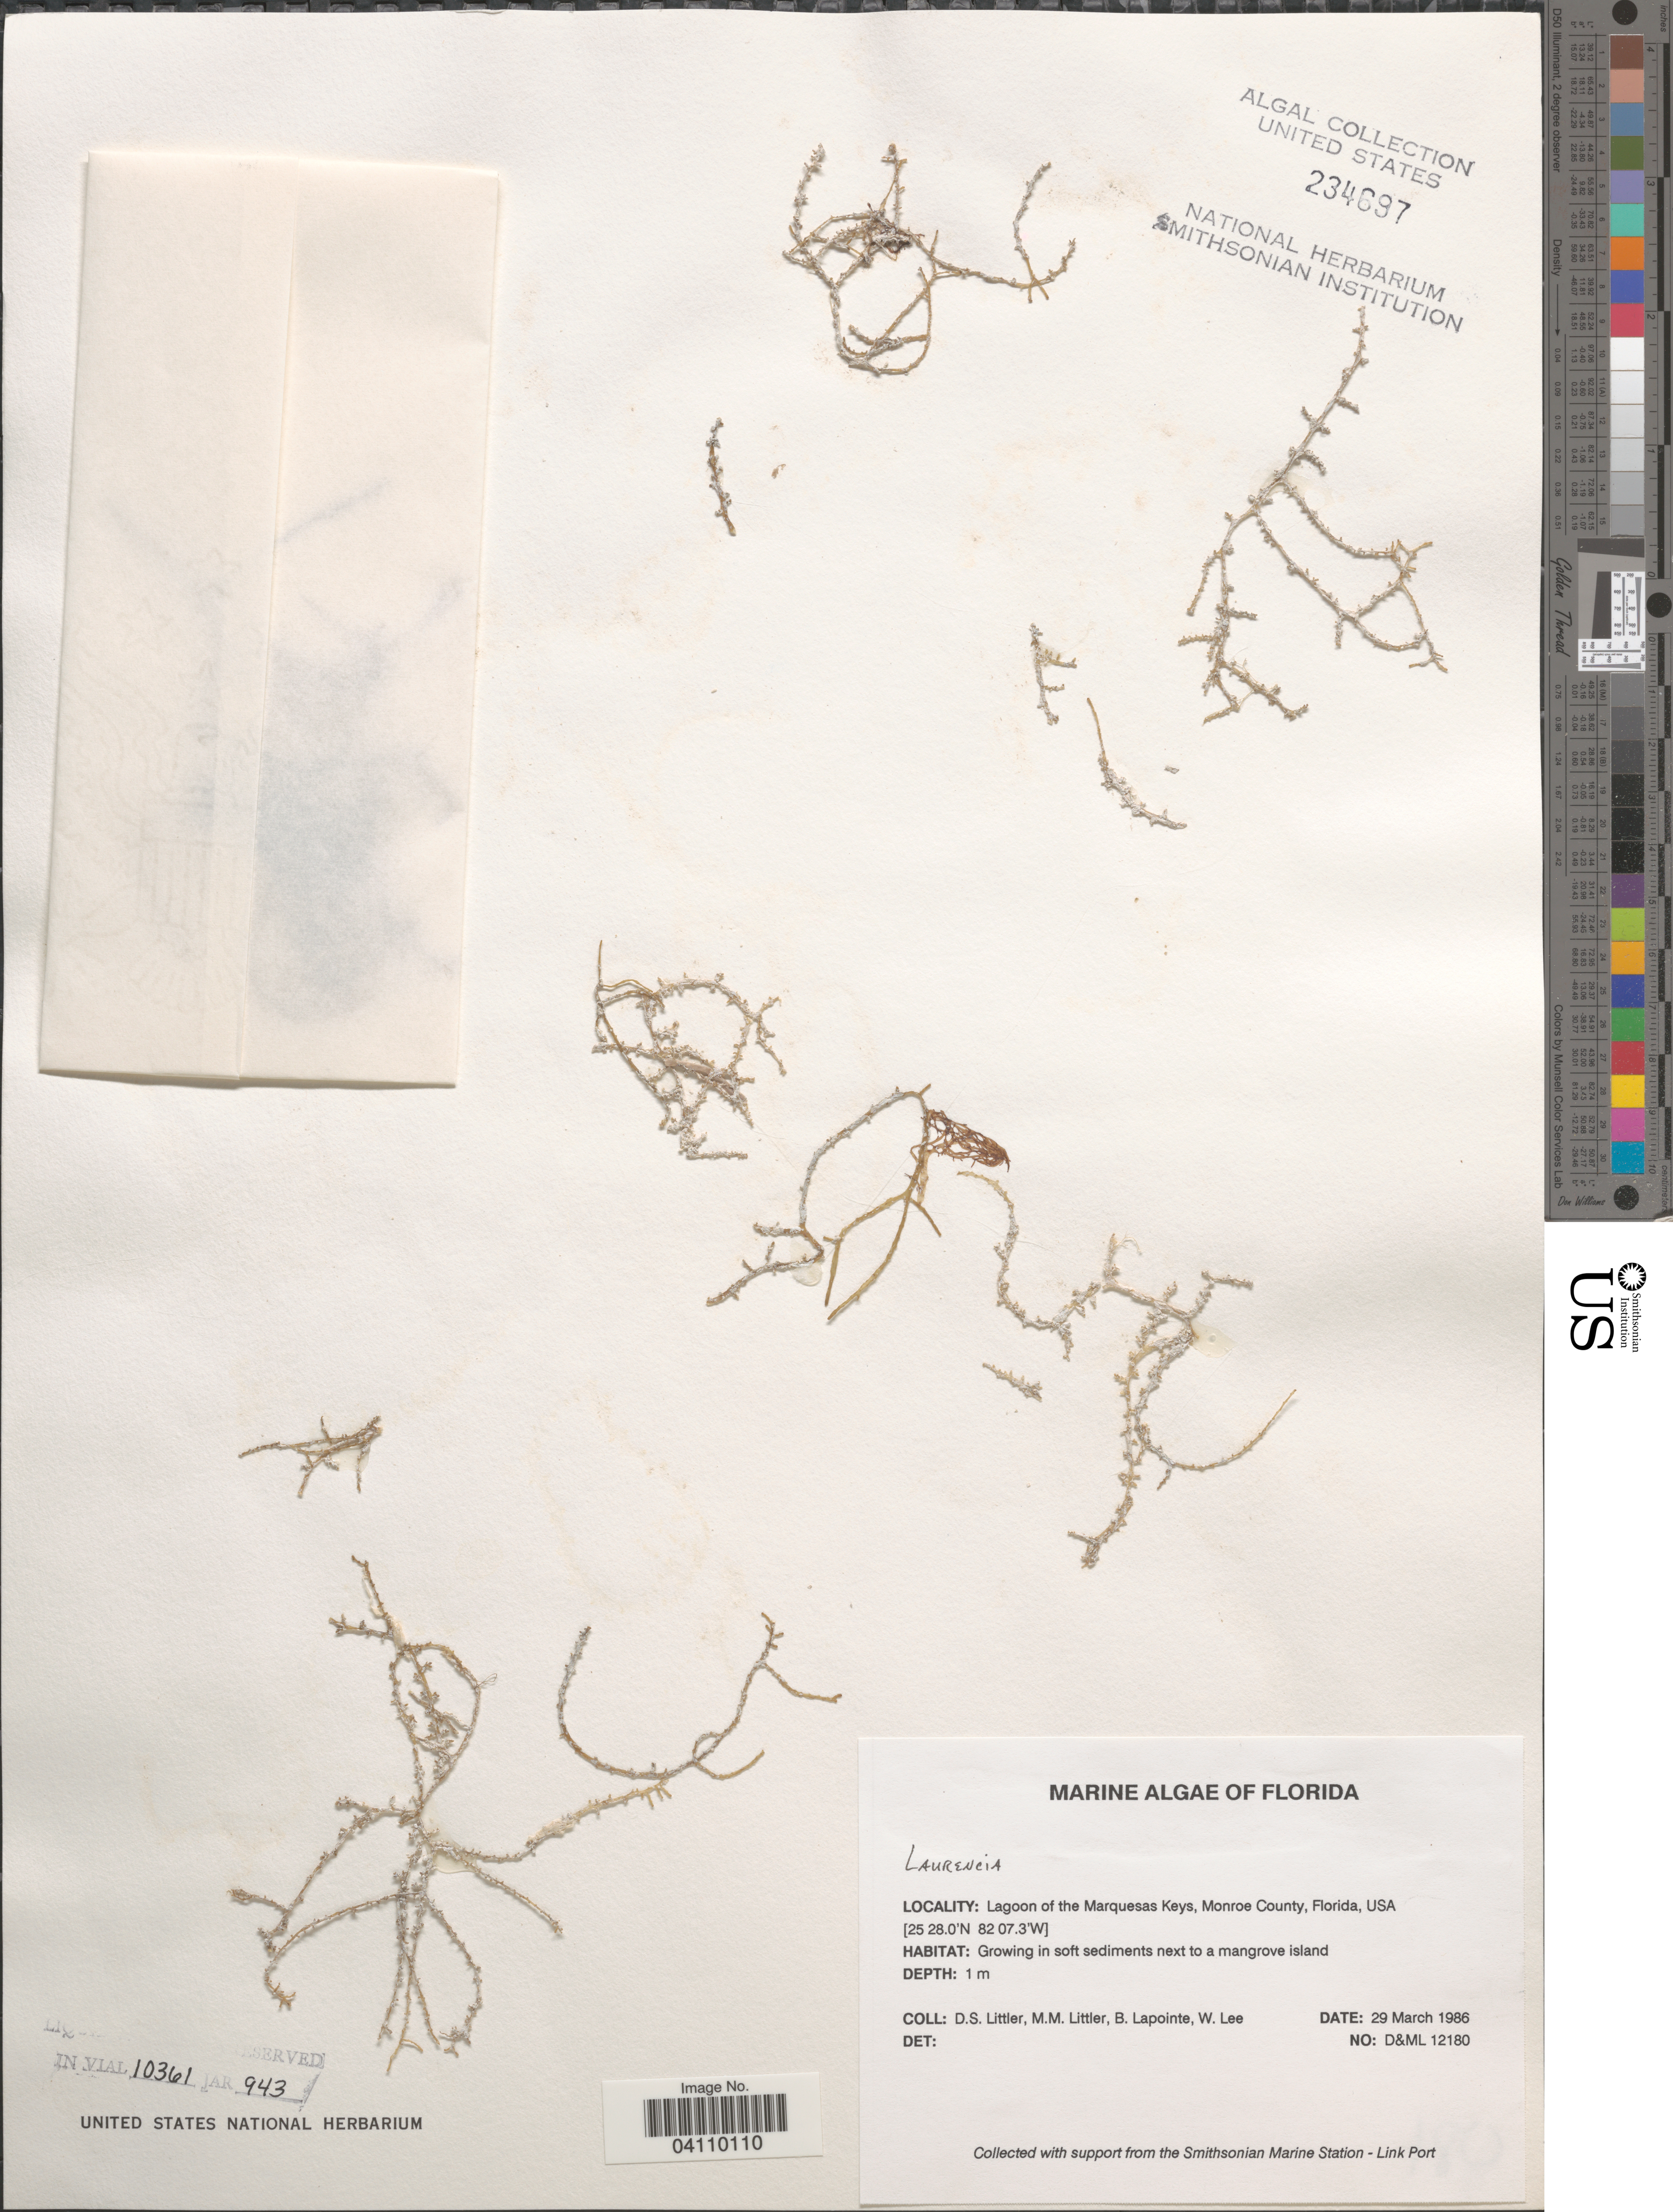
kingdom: Plantae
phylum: Rhodophyta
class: Florideophyceae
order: Ceramiales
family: Rhodomelaceae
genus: Laurencia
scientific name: Laurencia sp.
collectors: D. S. Littler, B. Lapointe & W. Lee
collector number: D&ML12180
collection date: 1986-03-29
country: United States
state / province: Florida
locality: Lagoon of the Marquesas Keys, Monroe County. Next to a mangrove island.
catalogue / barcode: US 234697